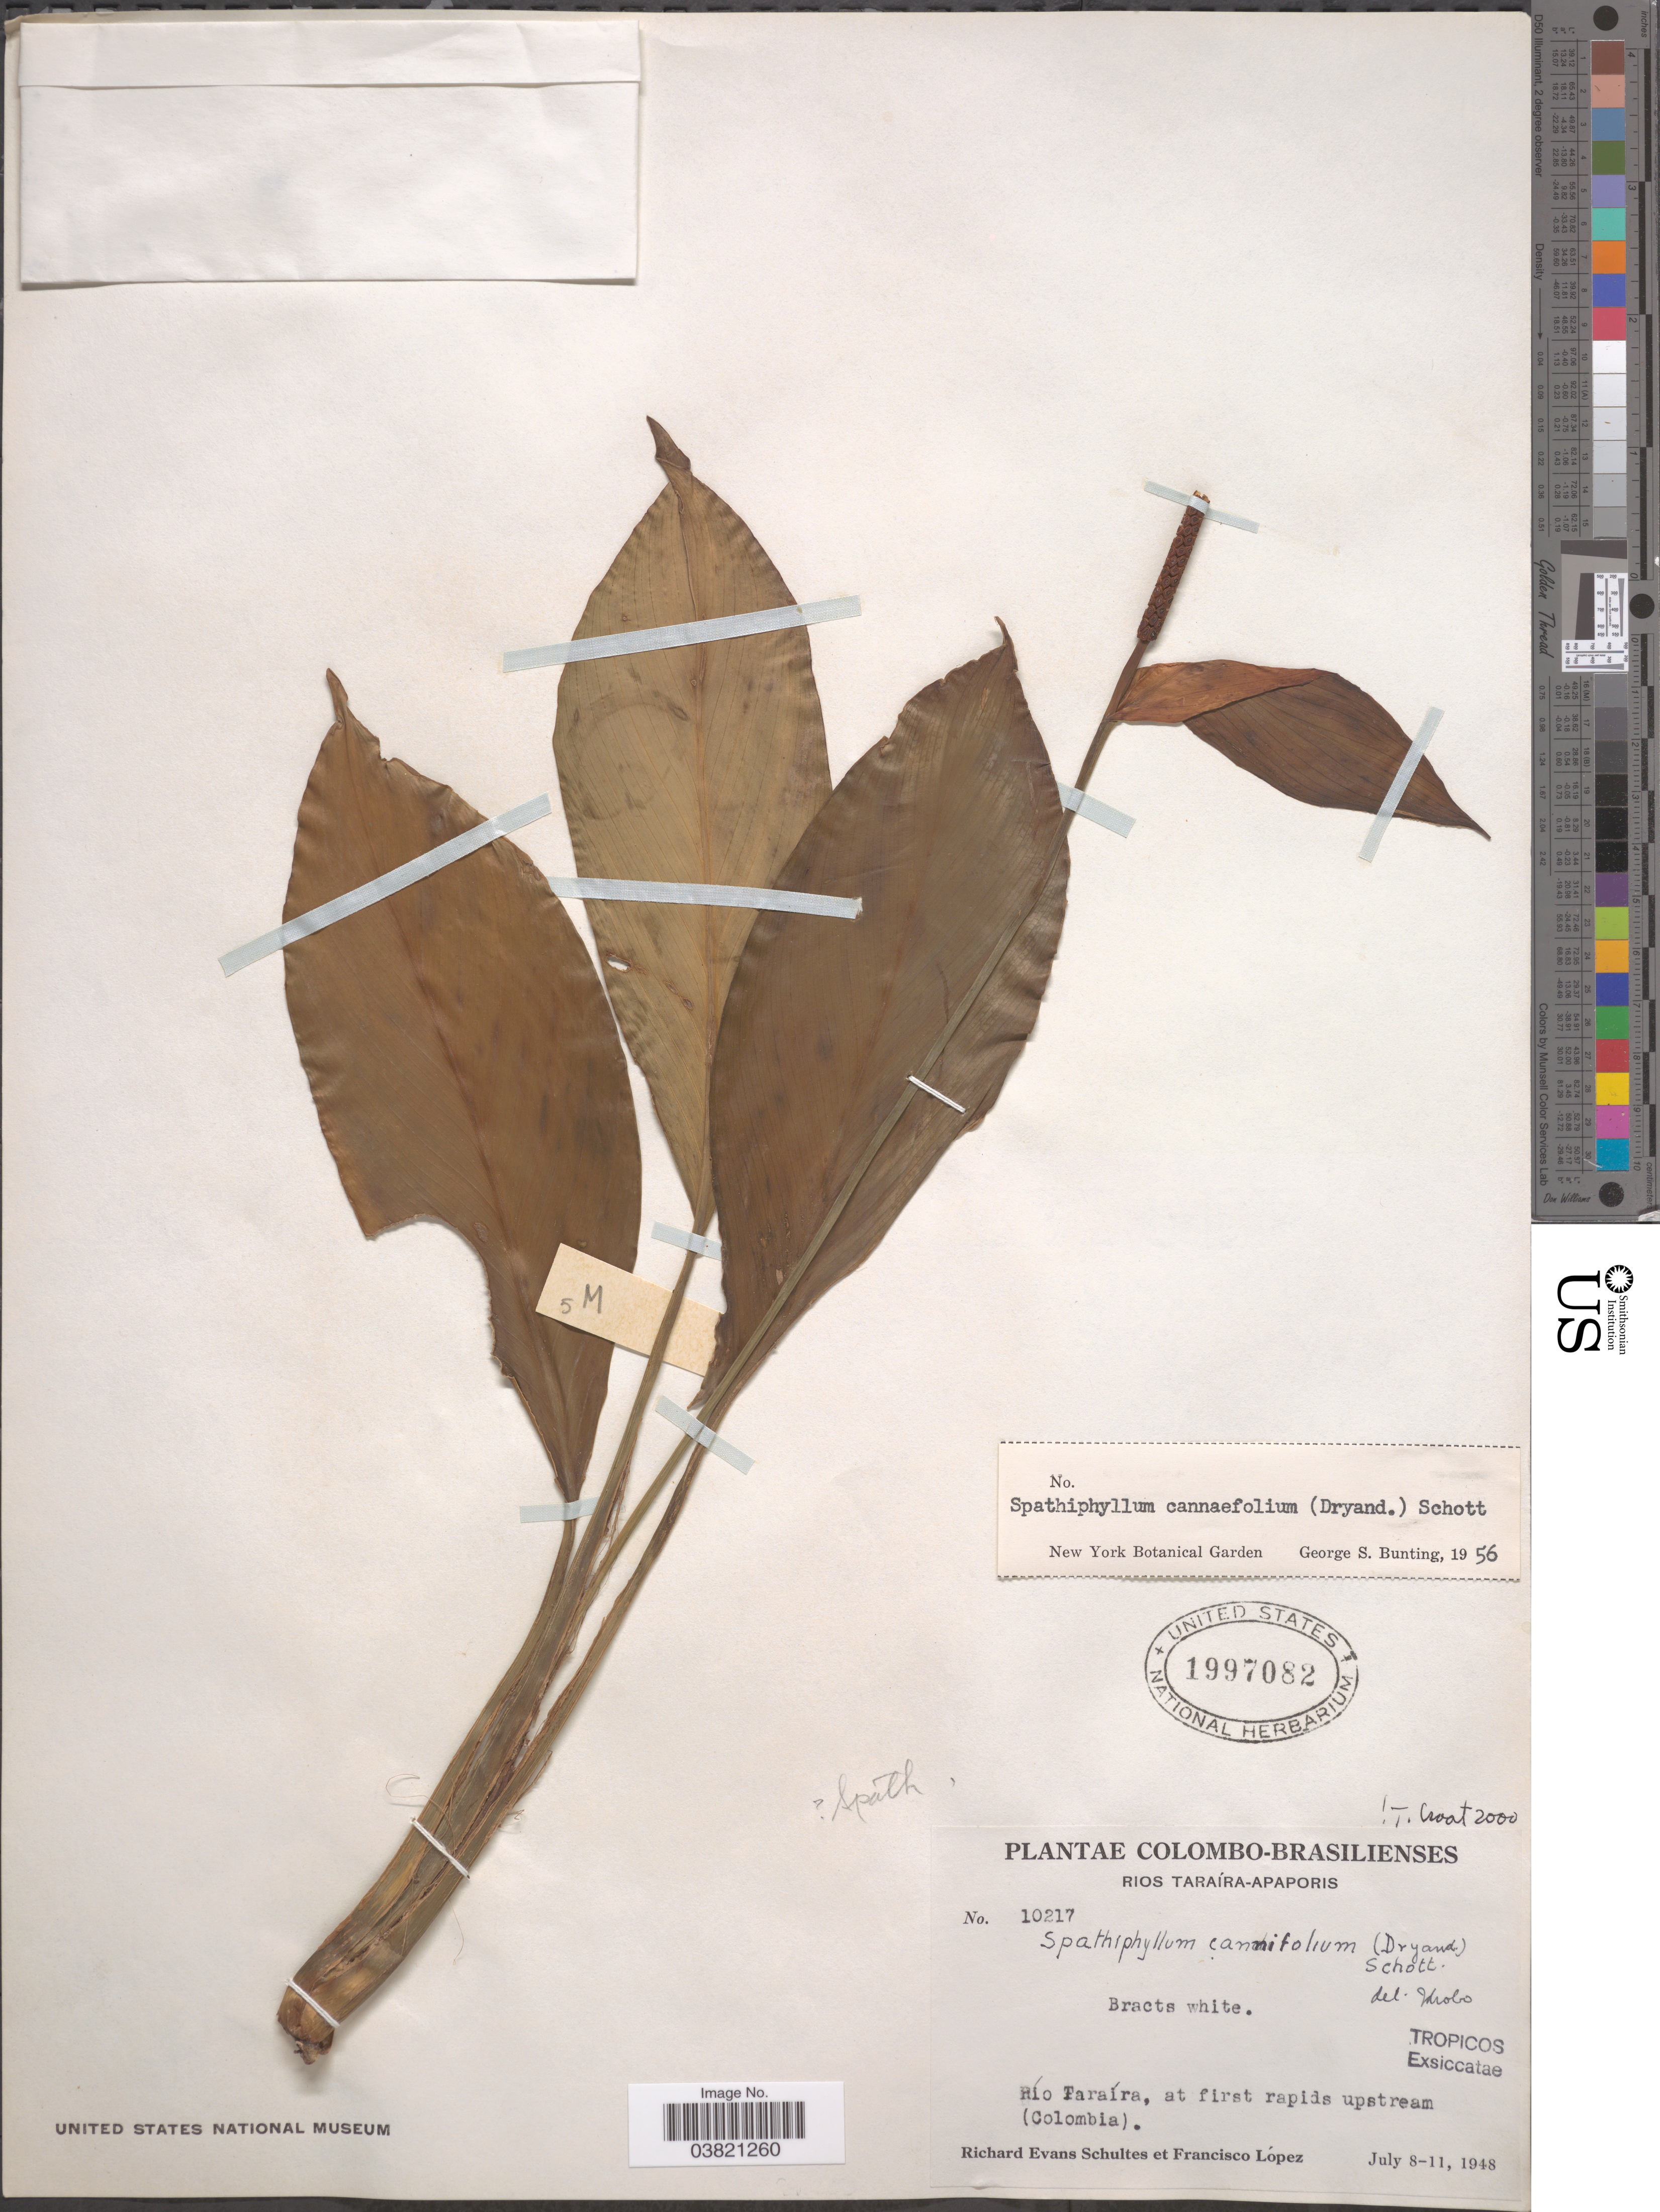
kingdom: Plantae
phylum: Tracheophyta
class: Liliopsida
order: Alismatales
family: Araceae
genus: Spathiphyllum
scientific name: Spathiphyllum cannifolium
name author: (Dryand. ex Sims) Schott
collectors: R. E. Schultes & F. Lopéz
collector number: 10217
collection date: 1948-07-08/1948-07-11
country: Colombia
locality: Rios Taraíra-Apaporis. Río Taraíra, at first rapids upstream.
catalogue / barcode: US 1997082